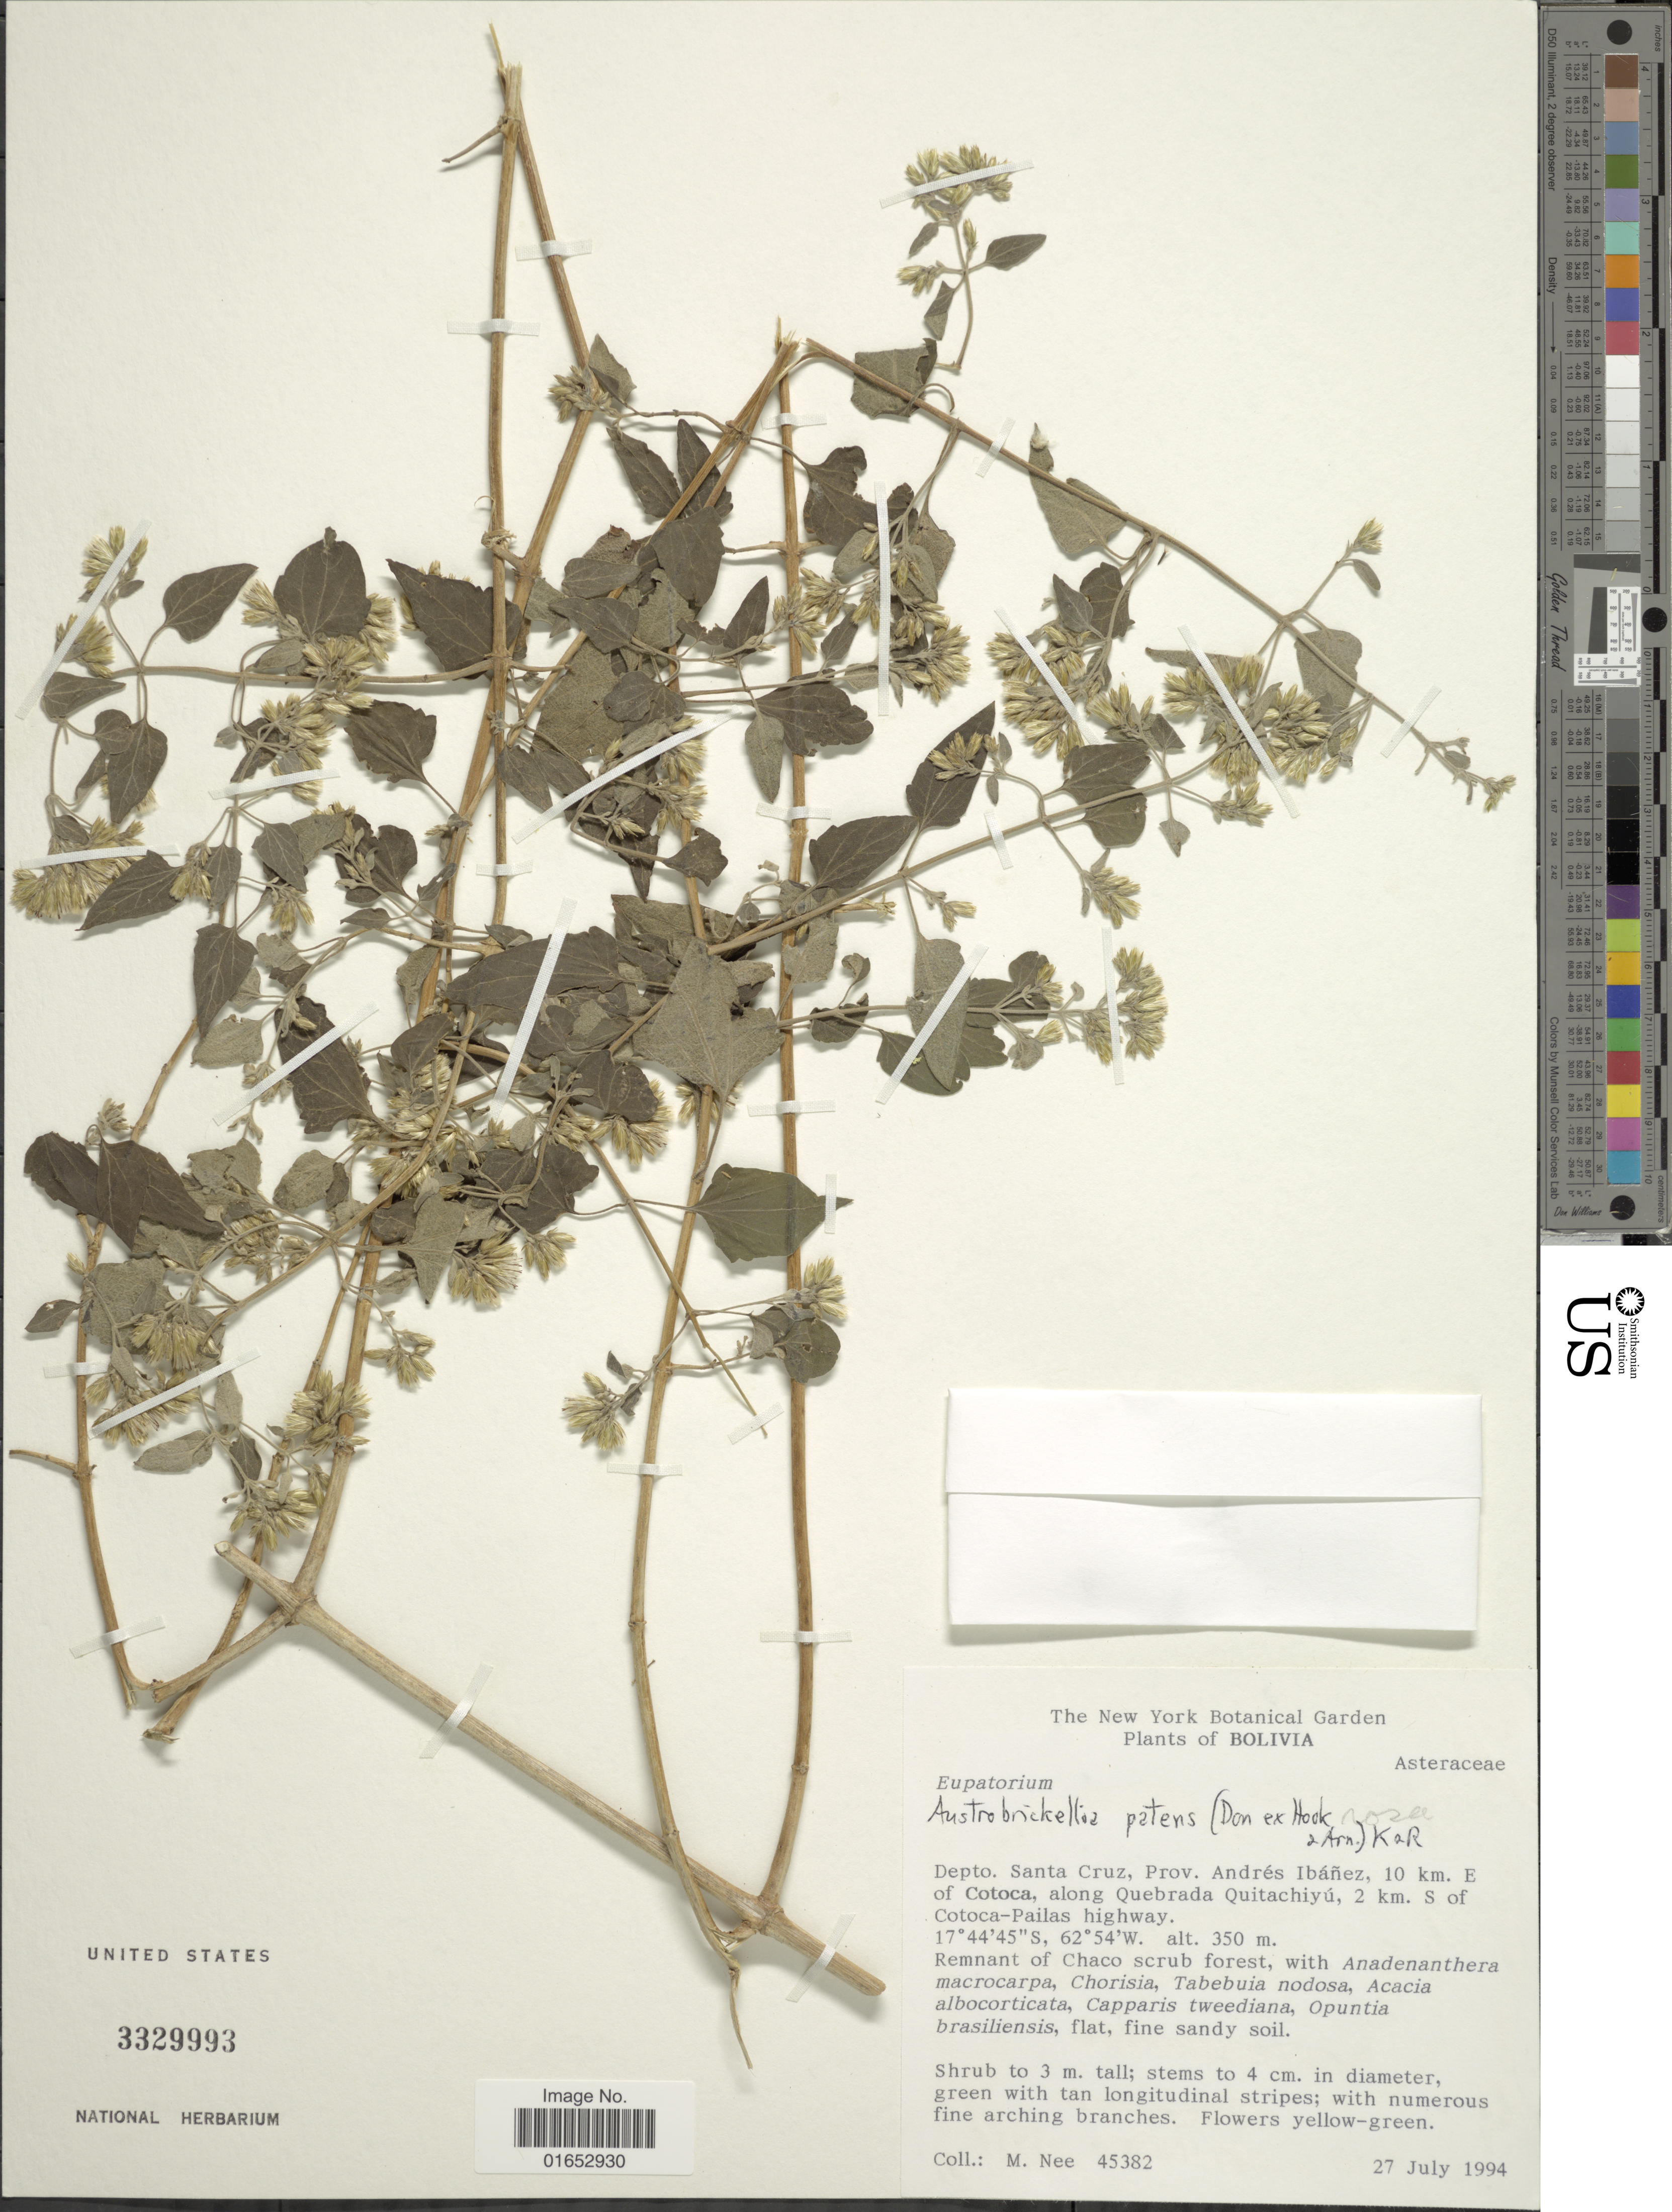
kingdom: Plantae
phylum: Tracheophyta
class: Magnoliopsida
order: Asterales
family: Asteraceae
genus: Austrobrickellia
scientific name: Austrobrickellia patens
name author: (D. Don ex Hook. & Arn.) R.M. King & H. Rob.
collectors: M. Nee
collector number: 45382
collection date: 1994-07-27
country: Bolivia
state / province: Santa Cruz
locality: Prov. Andés Ibáñez, 10 km. E of Cotoca, along Quebrada Quitachiyú, 2 km. S of Cotoca-Pailas highway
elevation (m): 350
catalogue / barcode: US 3329993